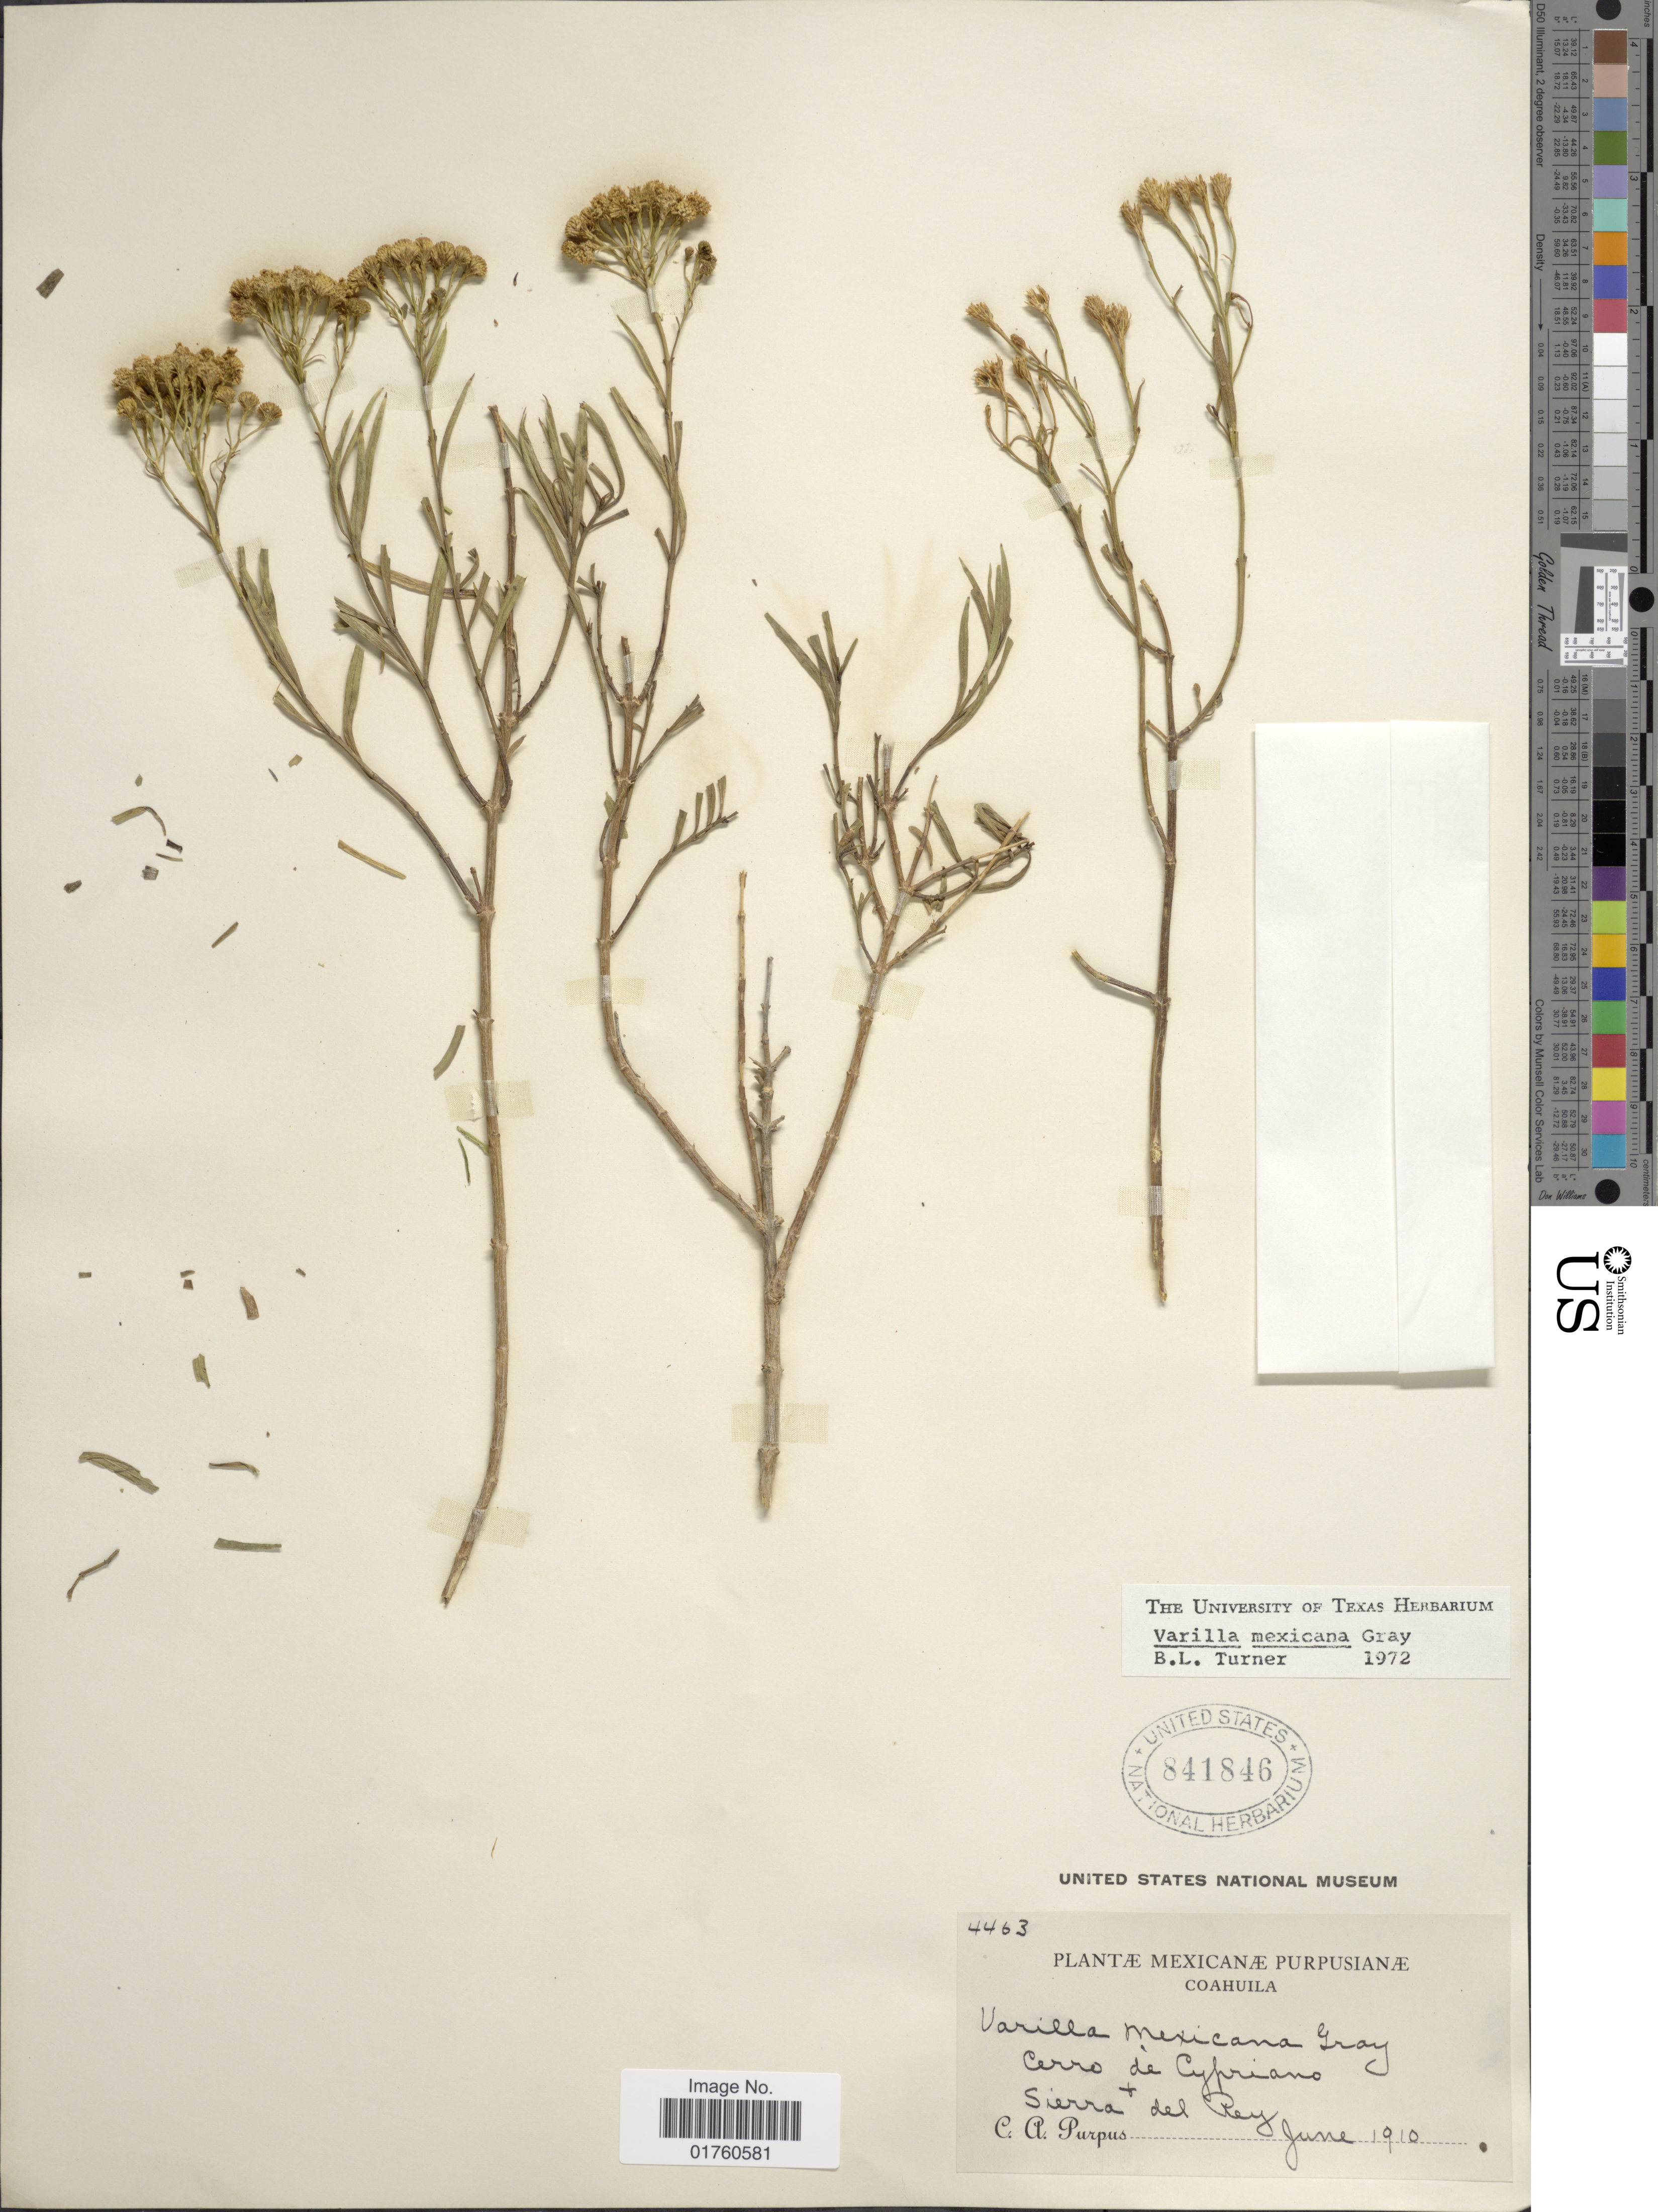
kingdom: Plantae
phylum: Tracheophyta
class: Magnoliopsida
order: Asterales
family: Asteraceae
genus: Varilla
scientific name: Varilla mexicana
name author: A. Gray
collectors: C. A. Purpus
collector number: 4463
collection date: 1910-06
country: Mexico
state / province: Coahuila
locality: Cerro de Cypriano + Sierra del Rey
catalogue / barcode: US 841846